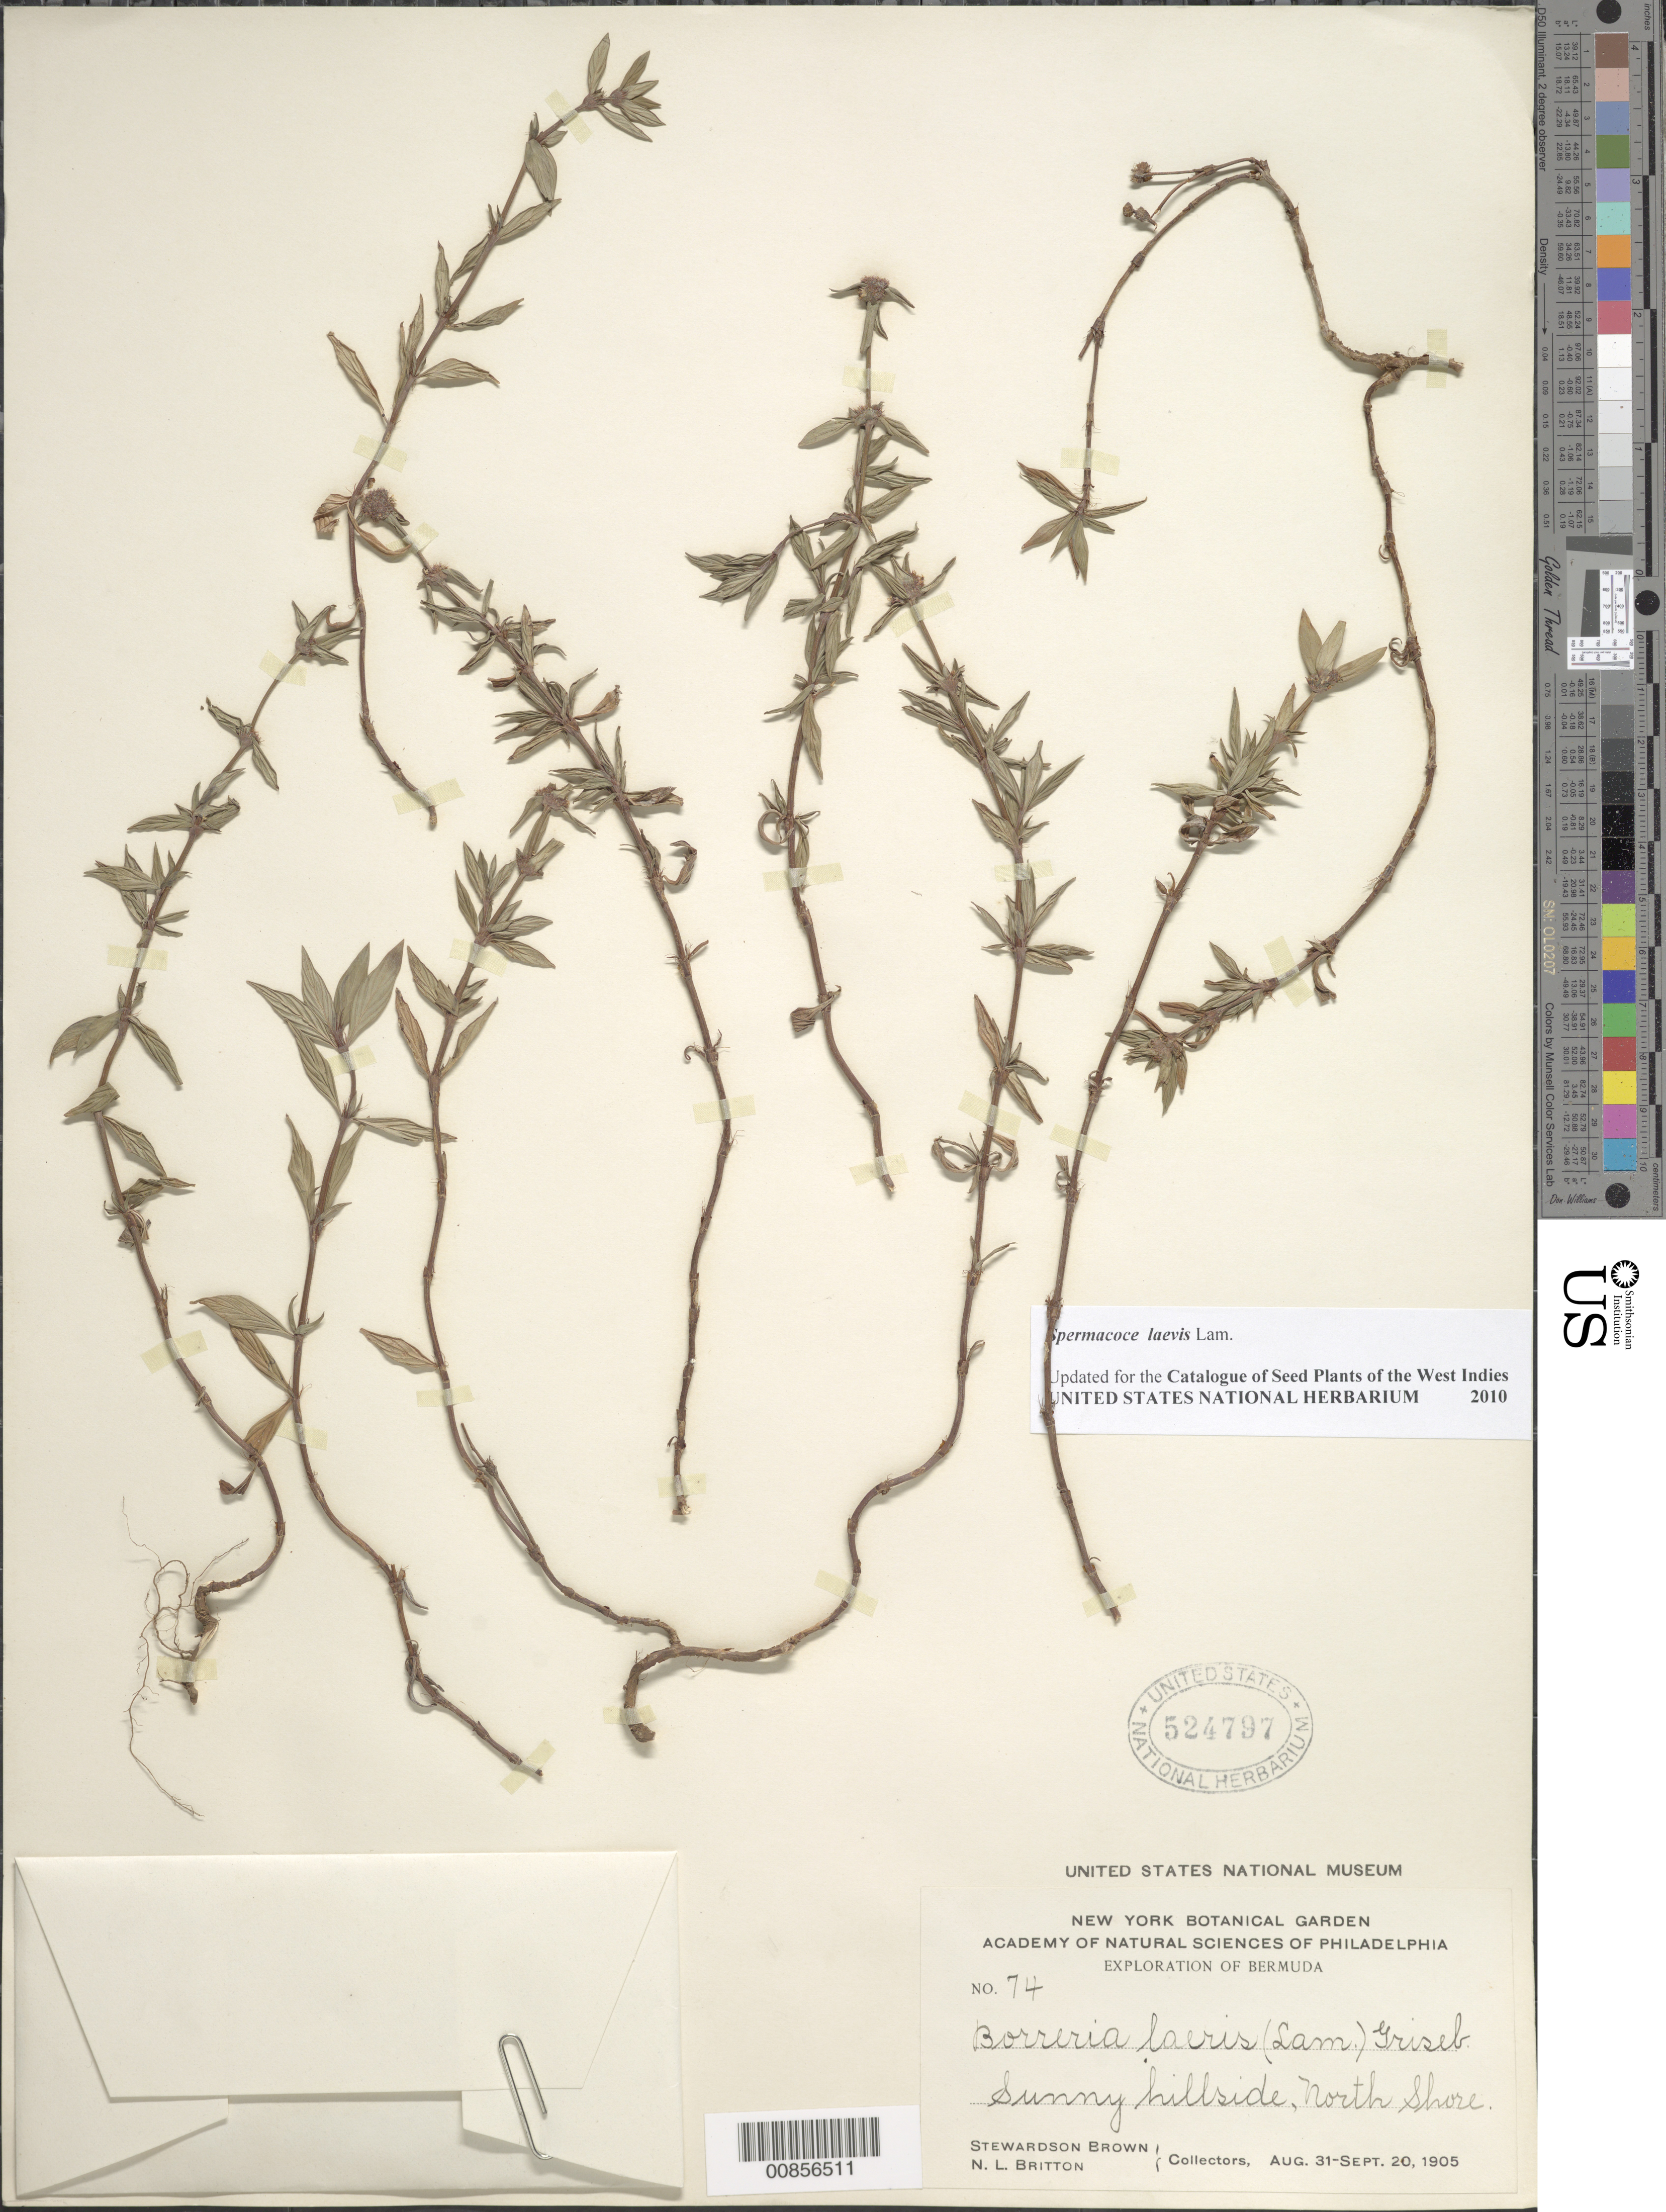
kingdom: Plantae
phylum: Tracheophyta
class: Magnoliopsida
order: Gentianales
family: Rubiaceae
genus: Spermacoce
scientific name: Spermacoce laevis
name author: Lam.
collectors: S. Brown & N. Britton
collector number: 74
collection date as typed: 31 Aug 1905 to 20 Sep 1905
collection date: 1905-08-31/1905-09-20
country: Bermuda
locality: North Shore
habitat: Sunny hillside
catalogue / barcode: US 524797